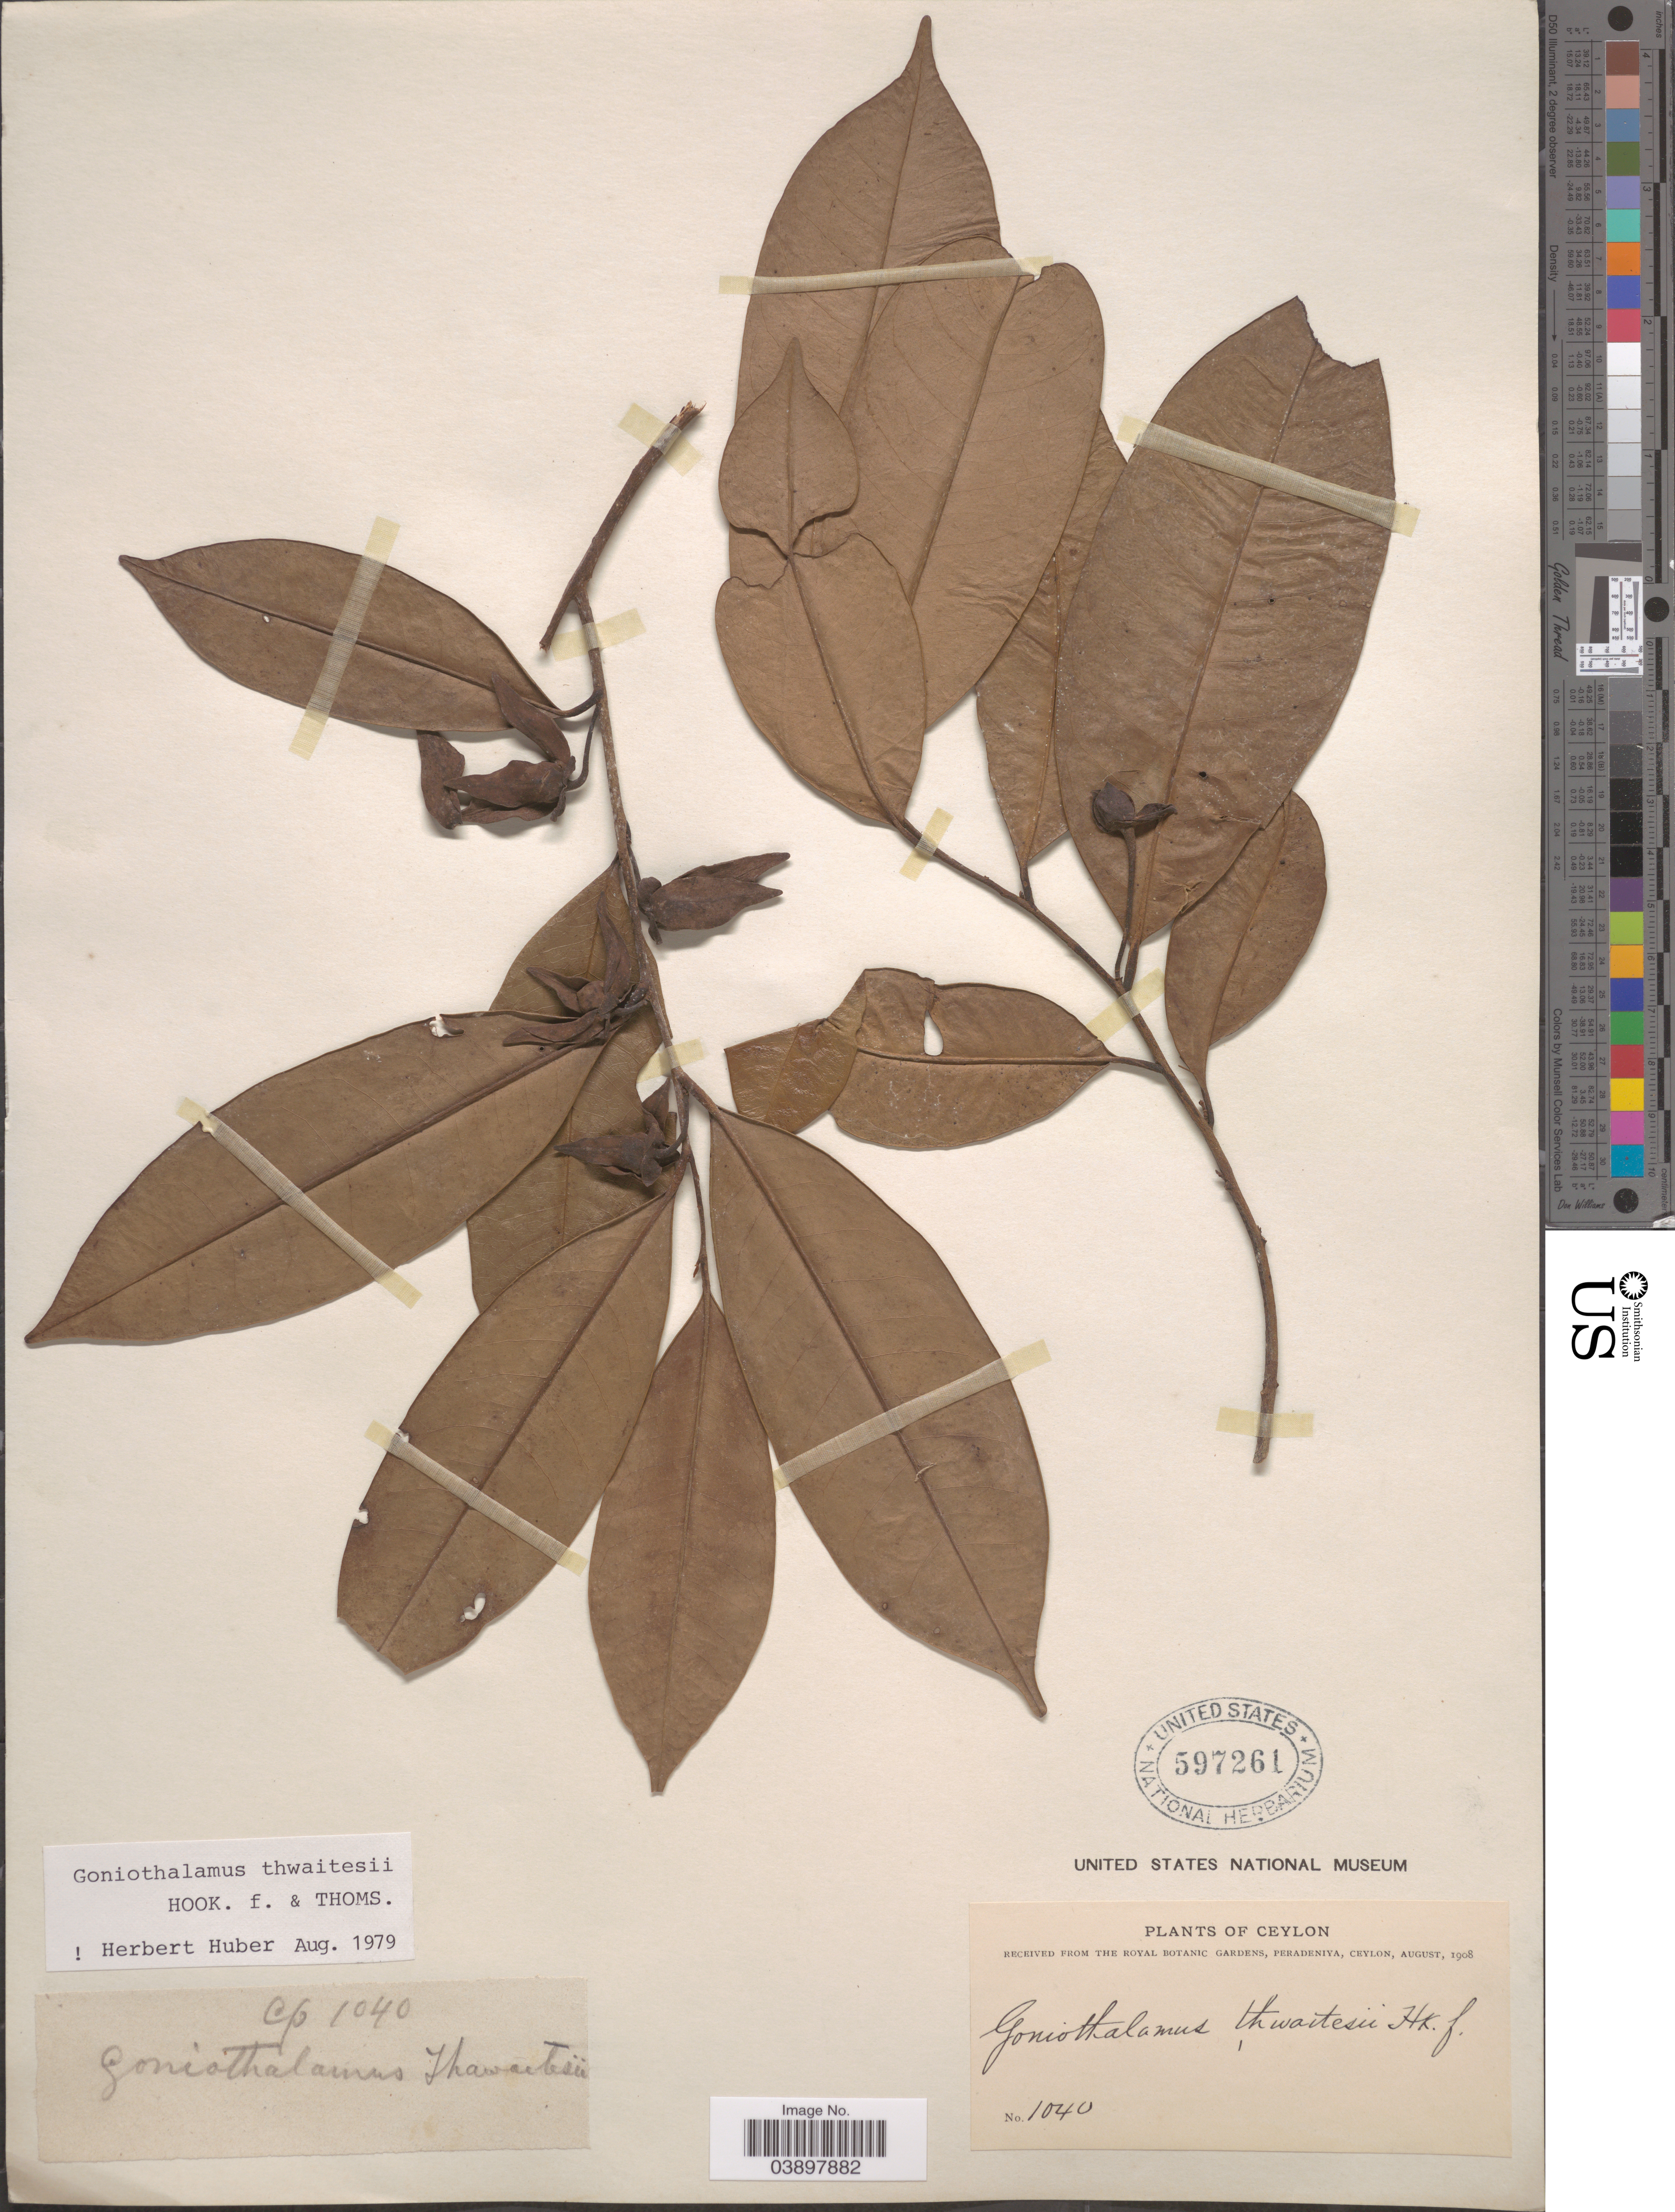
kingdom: Plantae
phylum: Tracheophyta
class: Magnoliopsida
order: Magnoliales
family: Annonaceae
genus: Goniothalamus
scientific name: Goniothalamus thwaitesii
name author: Hook. f. & Thomson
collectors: ex herb. Royal Botanic Gardens, Peradeniya, Ceylon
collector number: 1040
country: Sri Lanka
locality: Ceylon.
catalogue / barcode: US 597261